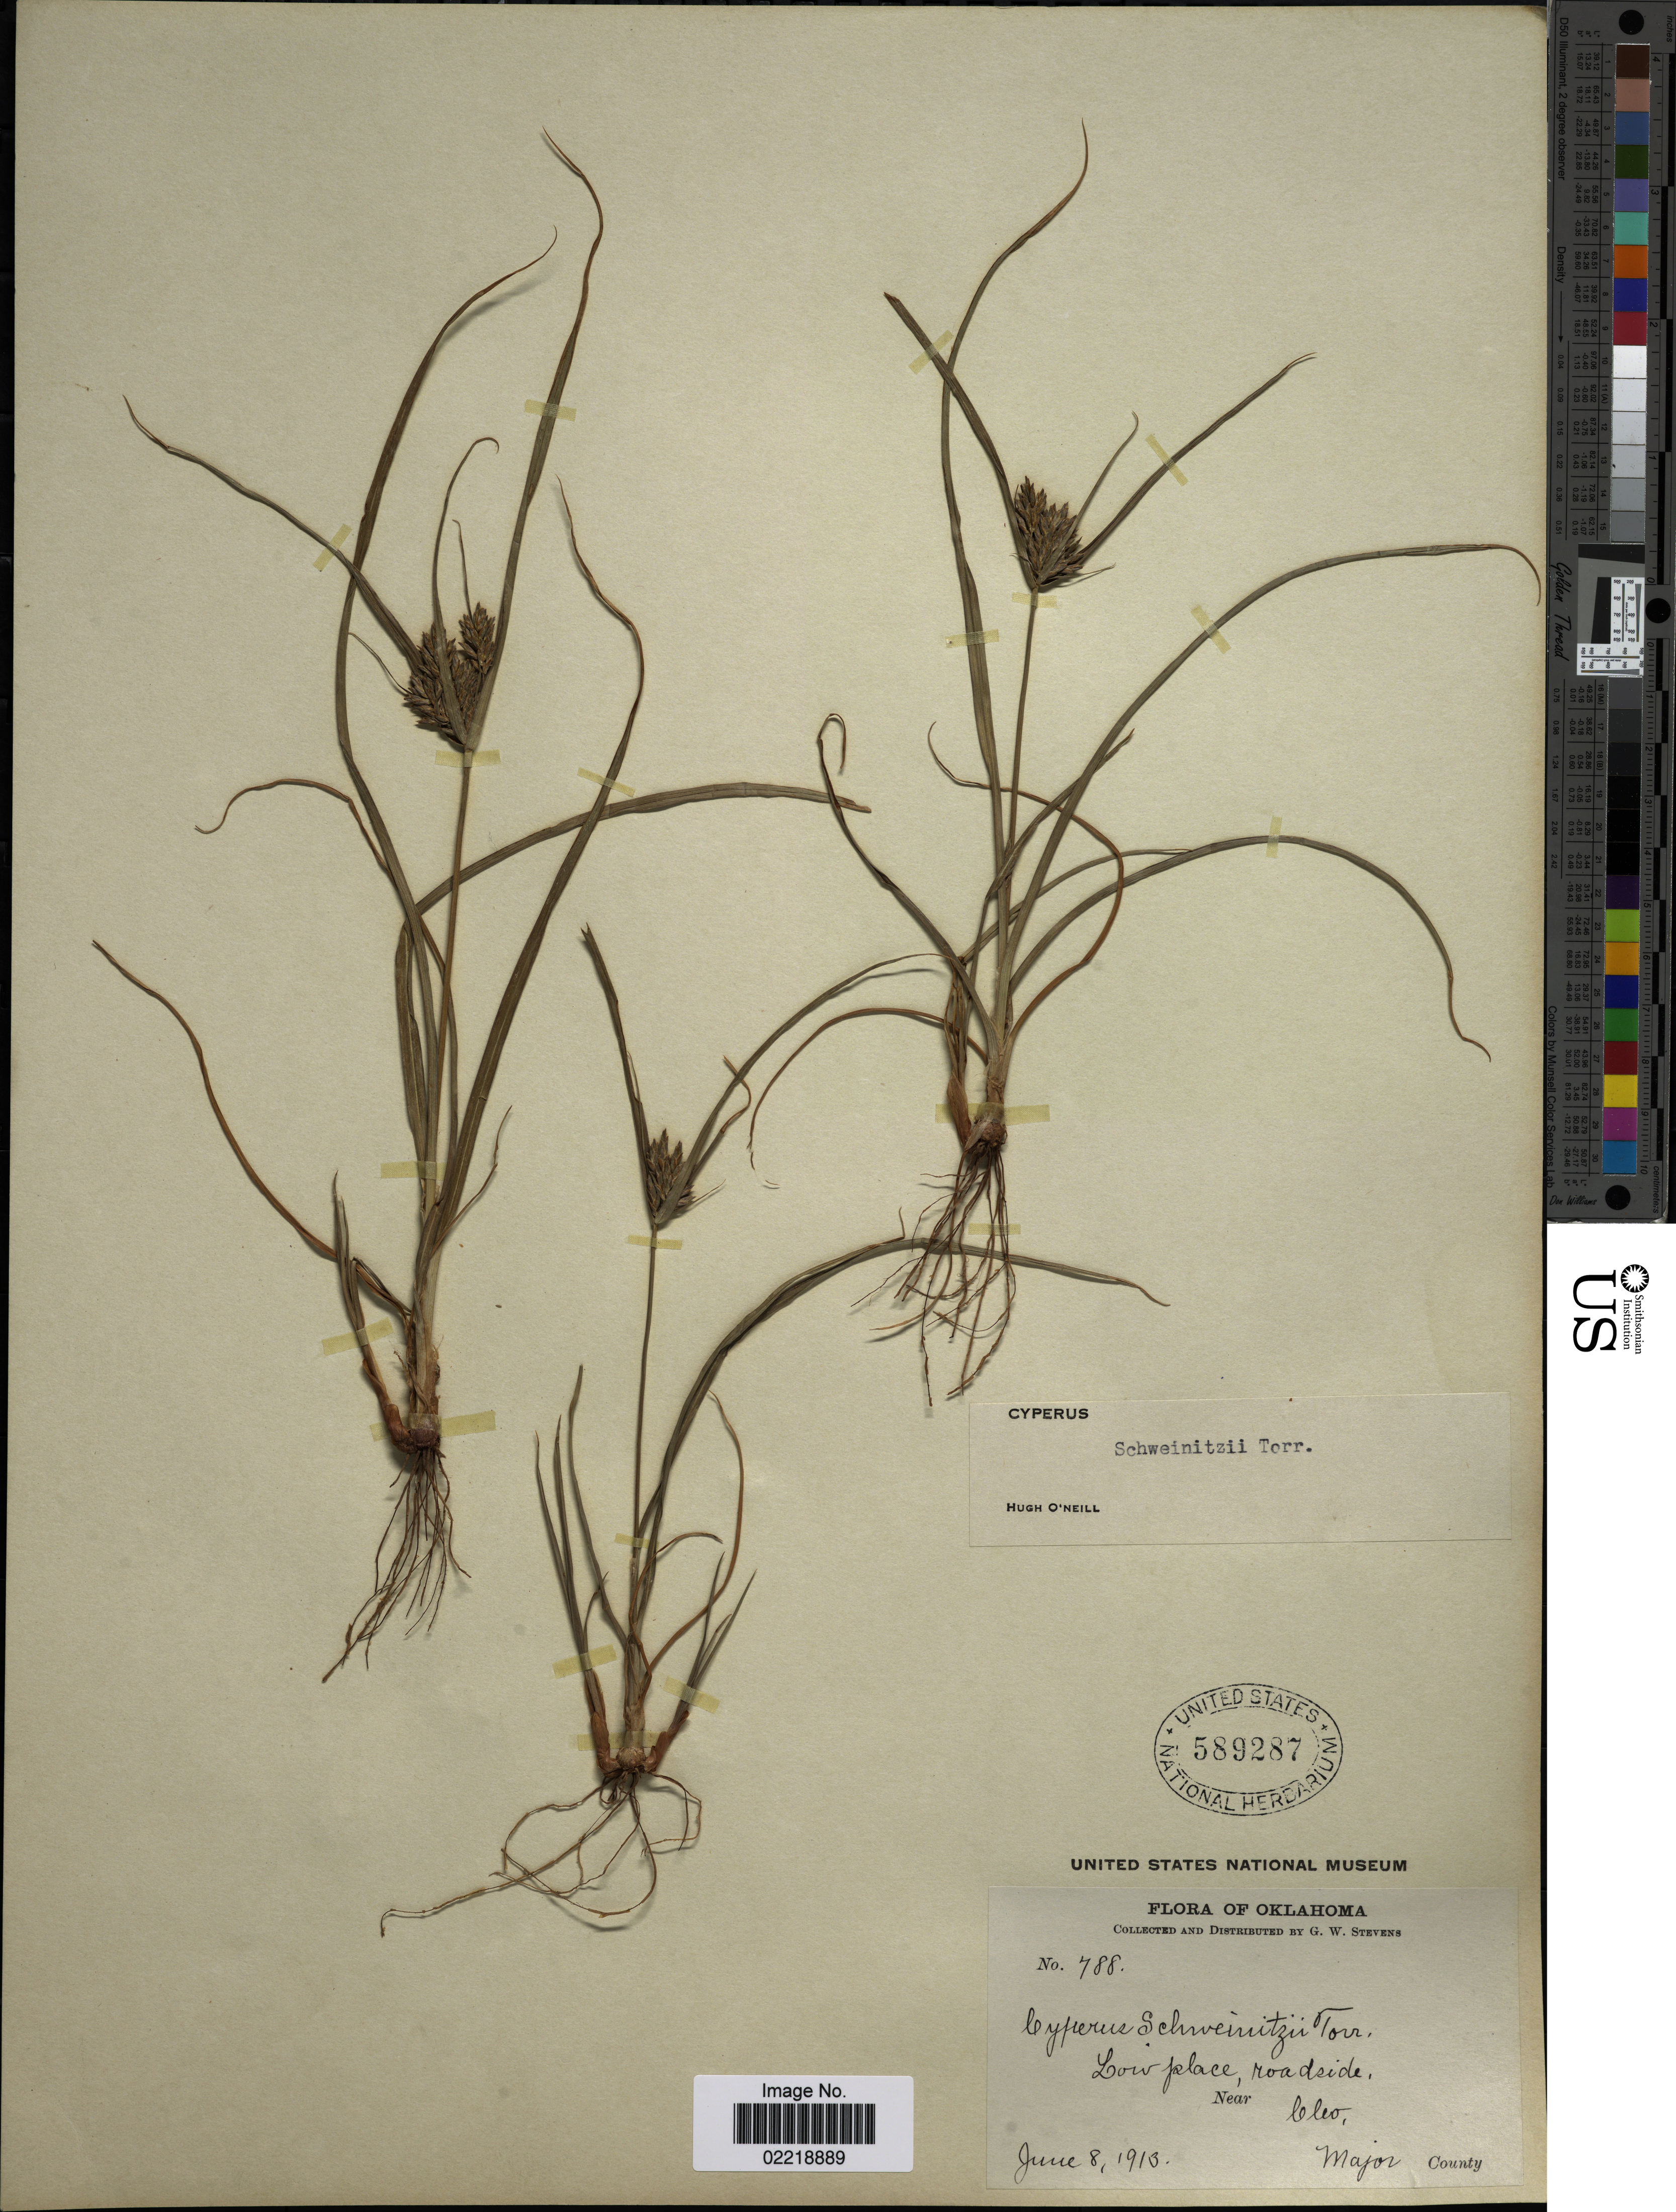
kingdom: Plantae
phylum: Tracheophyta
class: Liliopsida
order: Poales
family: Cyperaceae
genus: Cyperus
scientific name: Cyperus schweinitzii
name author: Torr.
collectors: G. W. Stevens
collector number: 788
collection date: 1913-06-08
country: United States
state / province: Oklahoma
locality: Near Cleo, Major County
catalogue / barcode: US 589287